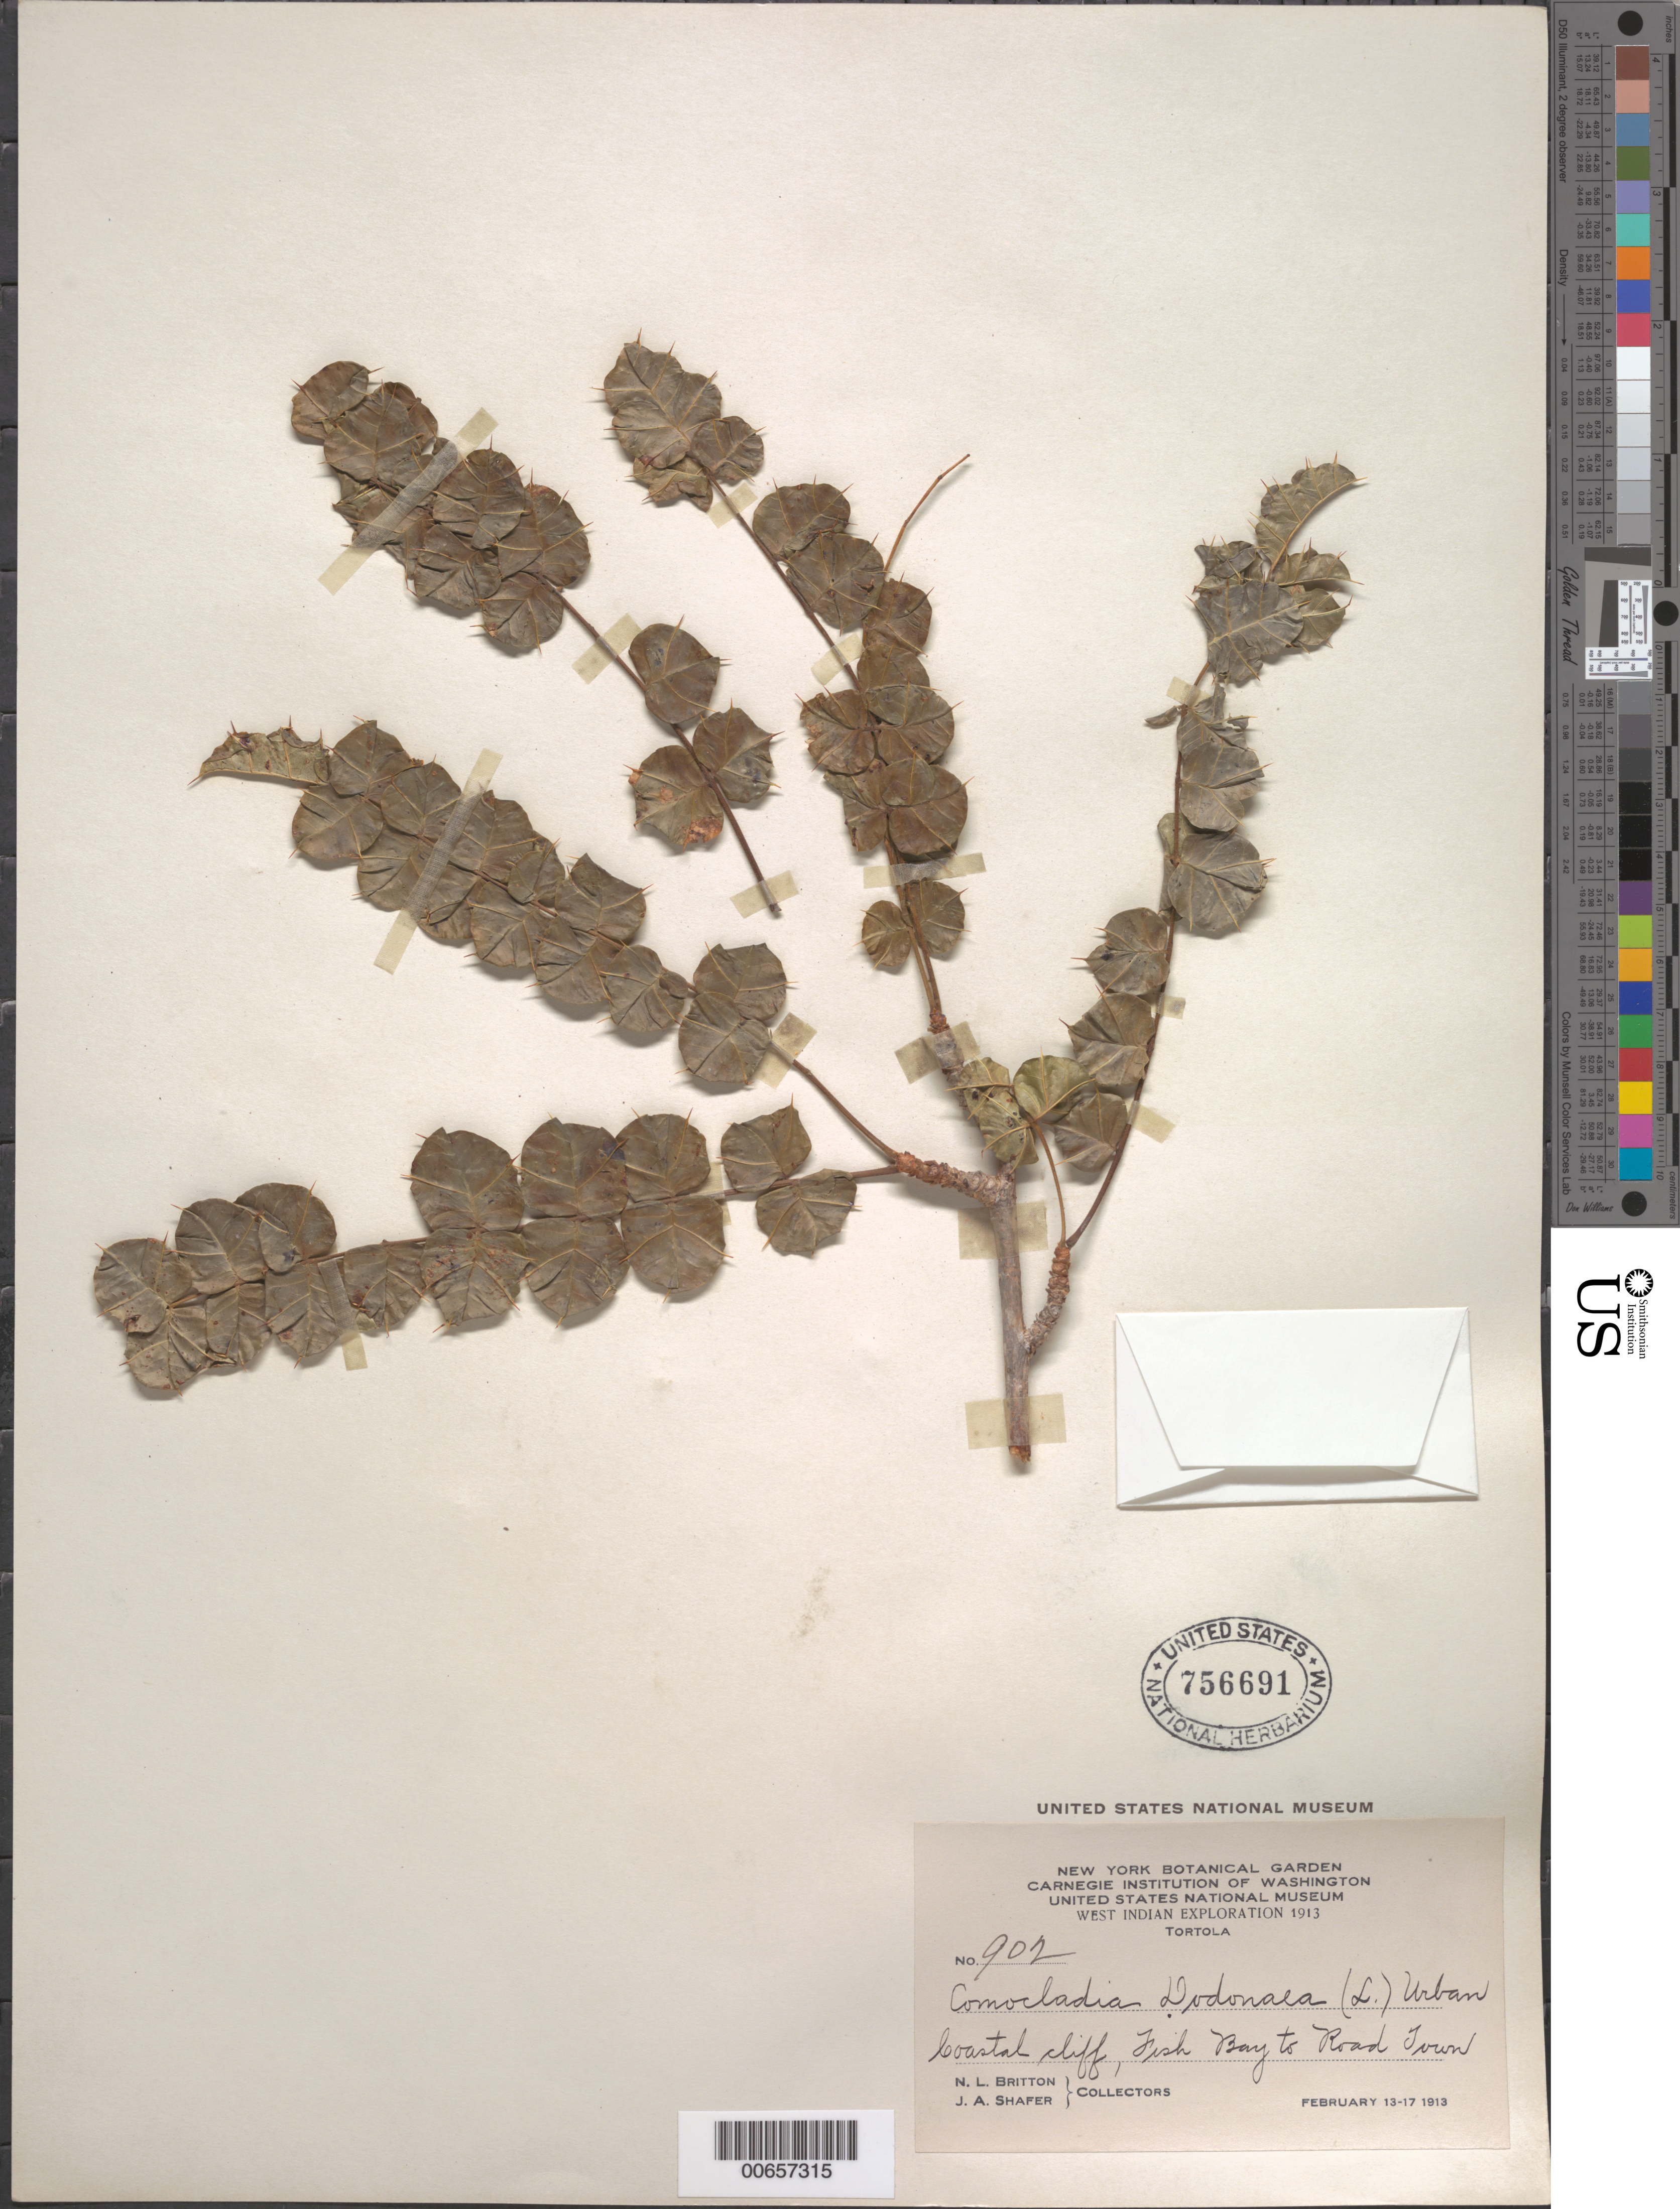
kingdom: Plantae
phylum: Tracheophyta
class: Magnoliopsida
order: Sapindales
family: Anacardiaceae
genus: Comocladia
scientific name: Comocladia dodonaea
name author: (L.) Urb.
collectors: N. Britton & J. A. Shafer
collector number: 902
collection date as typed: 13 Feb 1913 to 17 Feb 1913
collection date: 1913-02-13/1913-02-17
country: British Virgin Islands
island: Tortola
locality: Fish Bay to Road Town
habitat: Coastal cliff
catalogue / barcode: US 756691